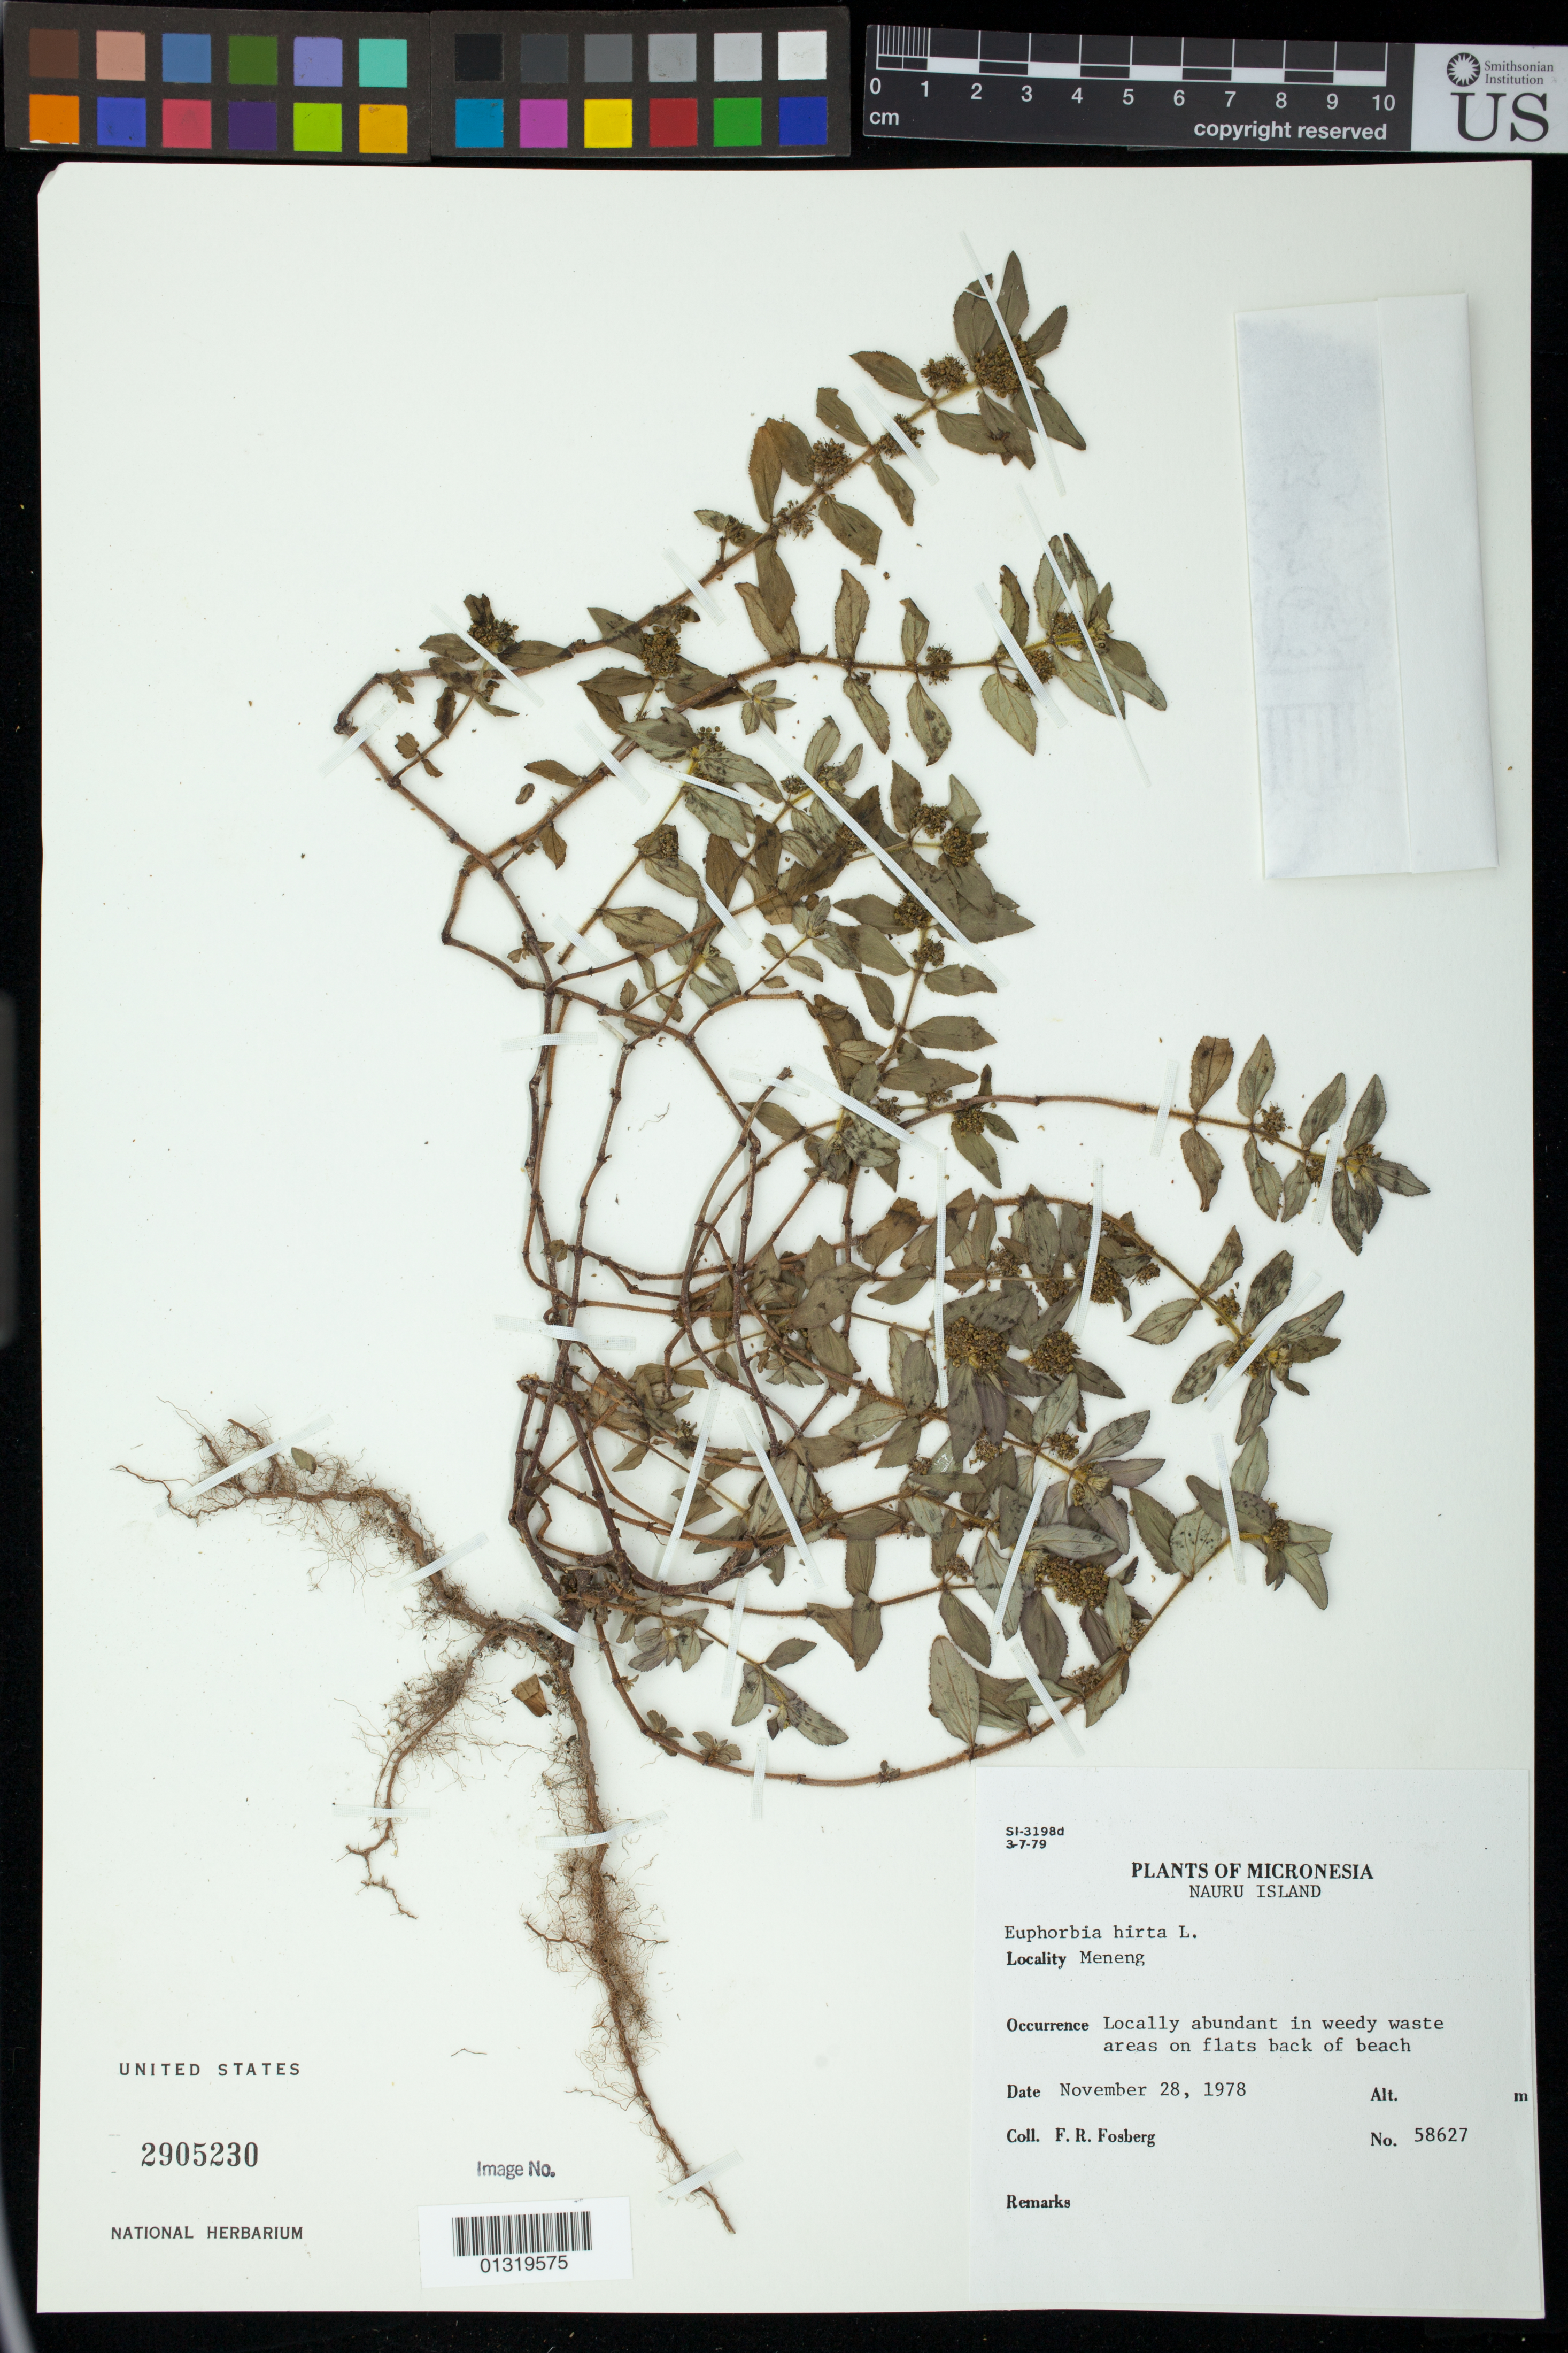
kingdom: Plantae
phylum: Tracheophyta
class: Magnoliopsida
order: Malpighiales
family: Euphorbiaceae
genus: Euphorbia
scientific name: Euphorbia hirta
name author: L.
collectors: F. R. Fosberg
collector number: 58627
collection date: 1978-11-28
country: Nauru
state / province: Meneng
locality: Meneng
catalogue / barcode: US 2905230